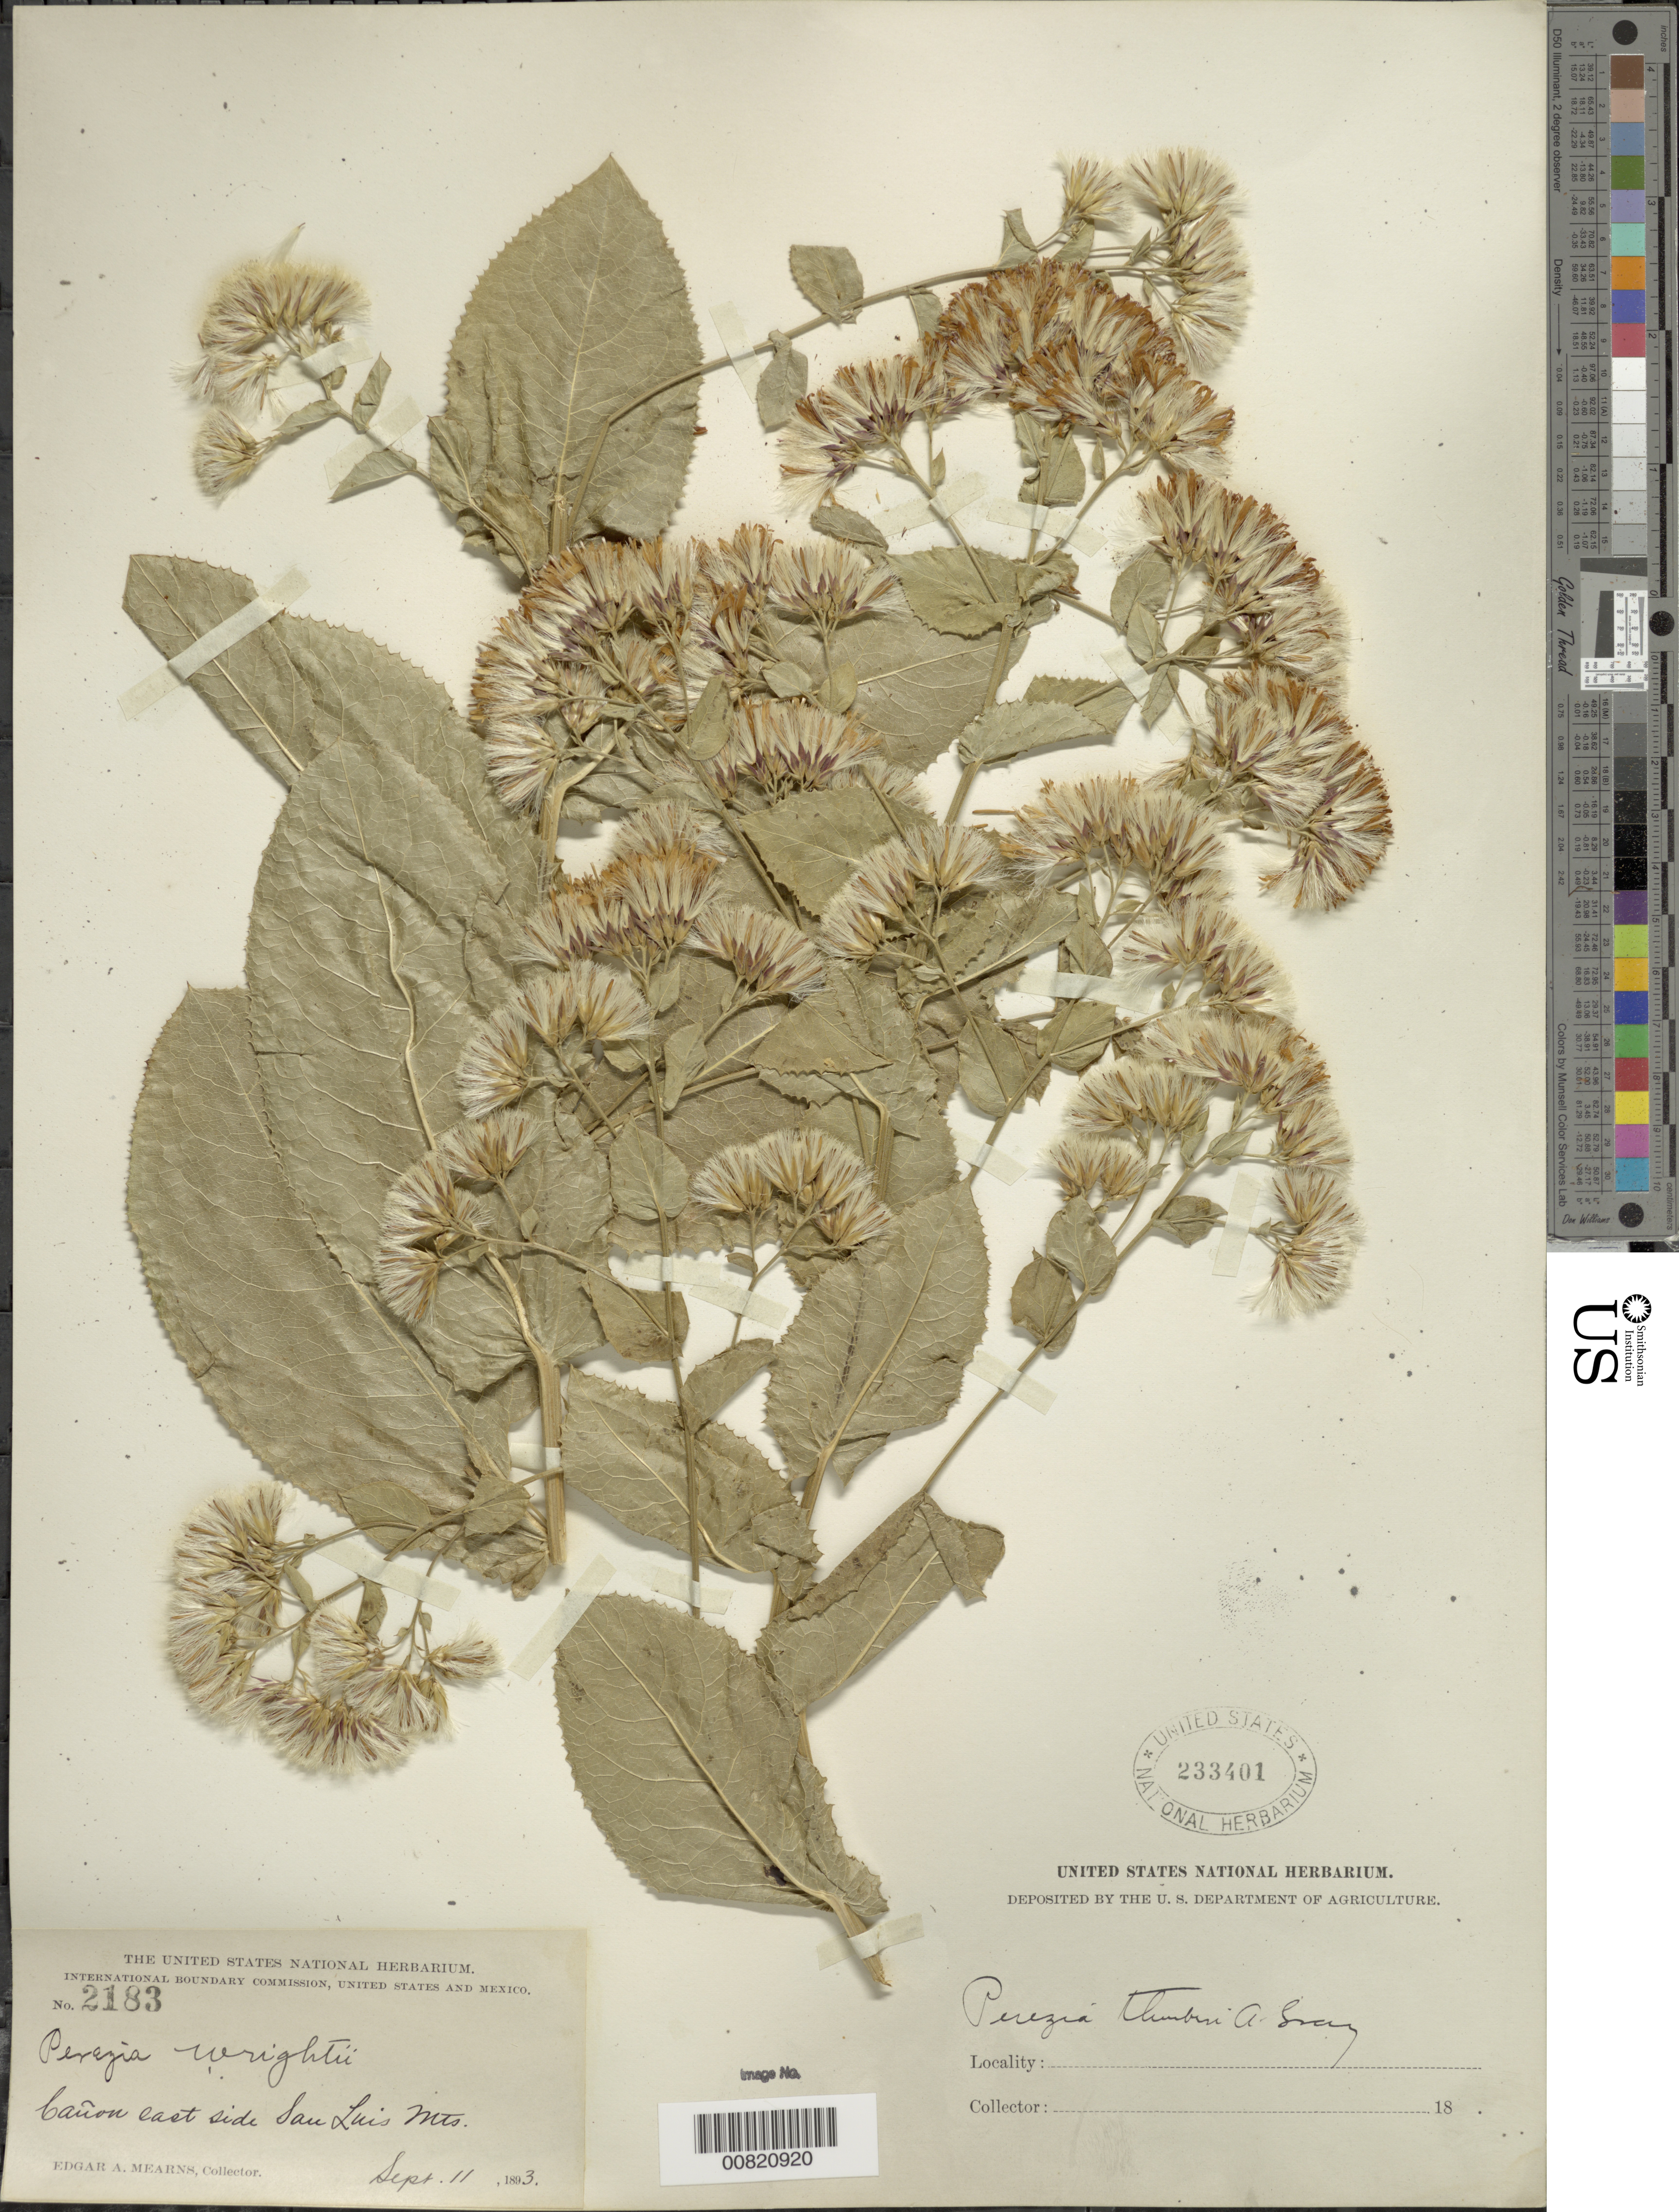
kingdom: Plantae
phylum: Tracheophyta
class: Magnoliopsida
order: Asterales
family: Asteraceae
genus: Acourtia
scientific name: Acourtia mexicana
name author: (Lag. ex D. Don) H. Rob.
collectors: E. A. Mearns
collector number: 2183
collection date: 1893-09-11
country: United States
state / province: Arizona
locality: Canons east side San Luis Mts.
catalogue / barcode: US 233401